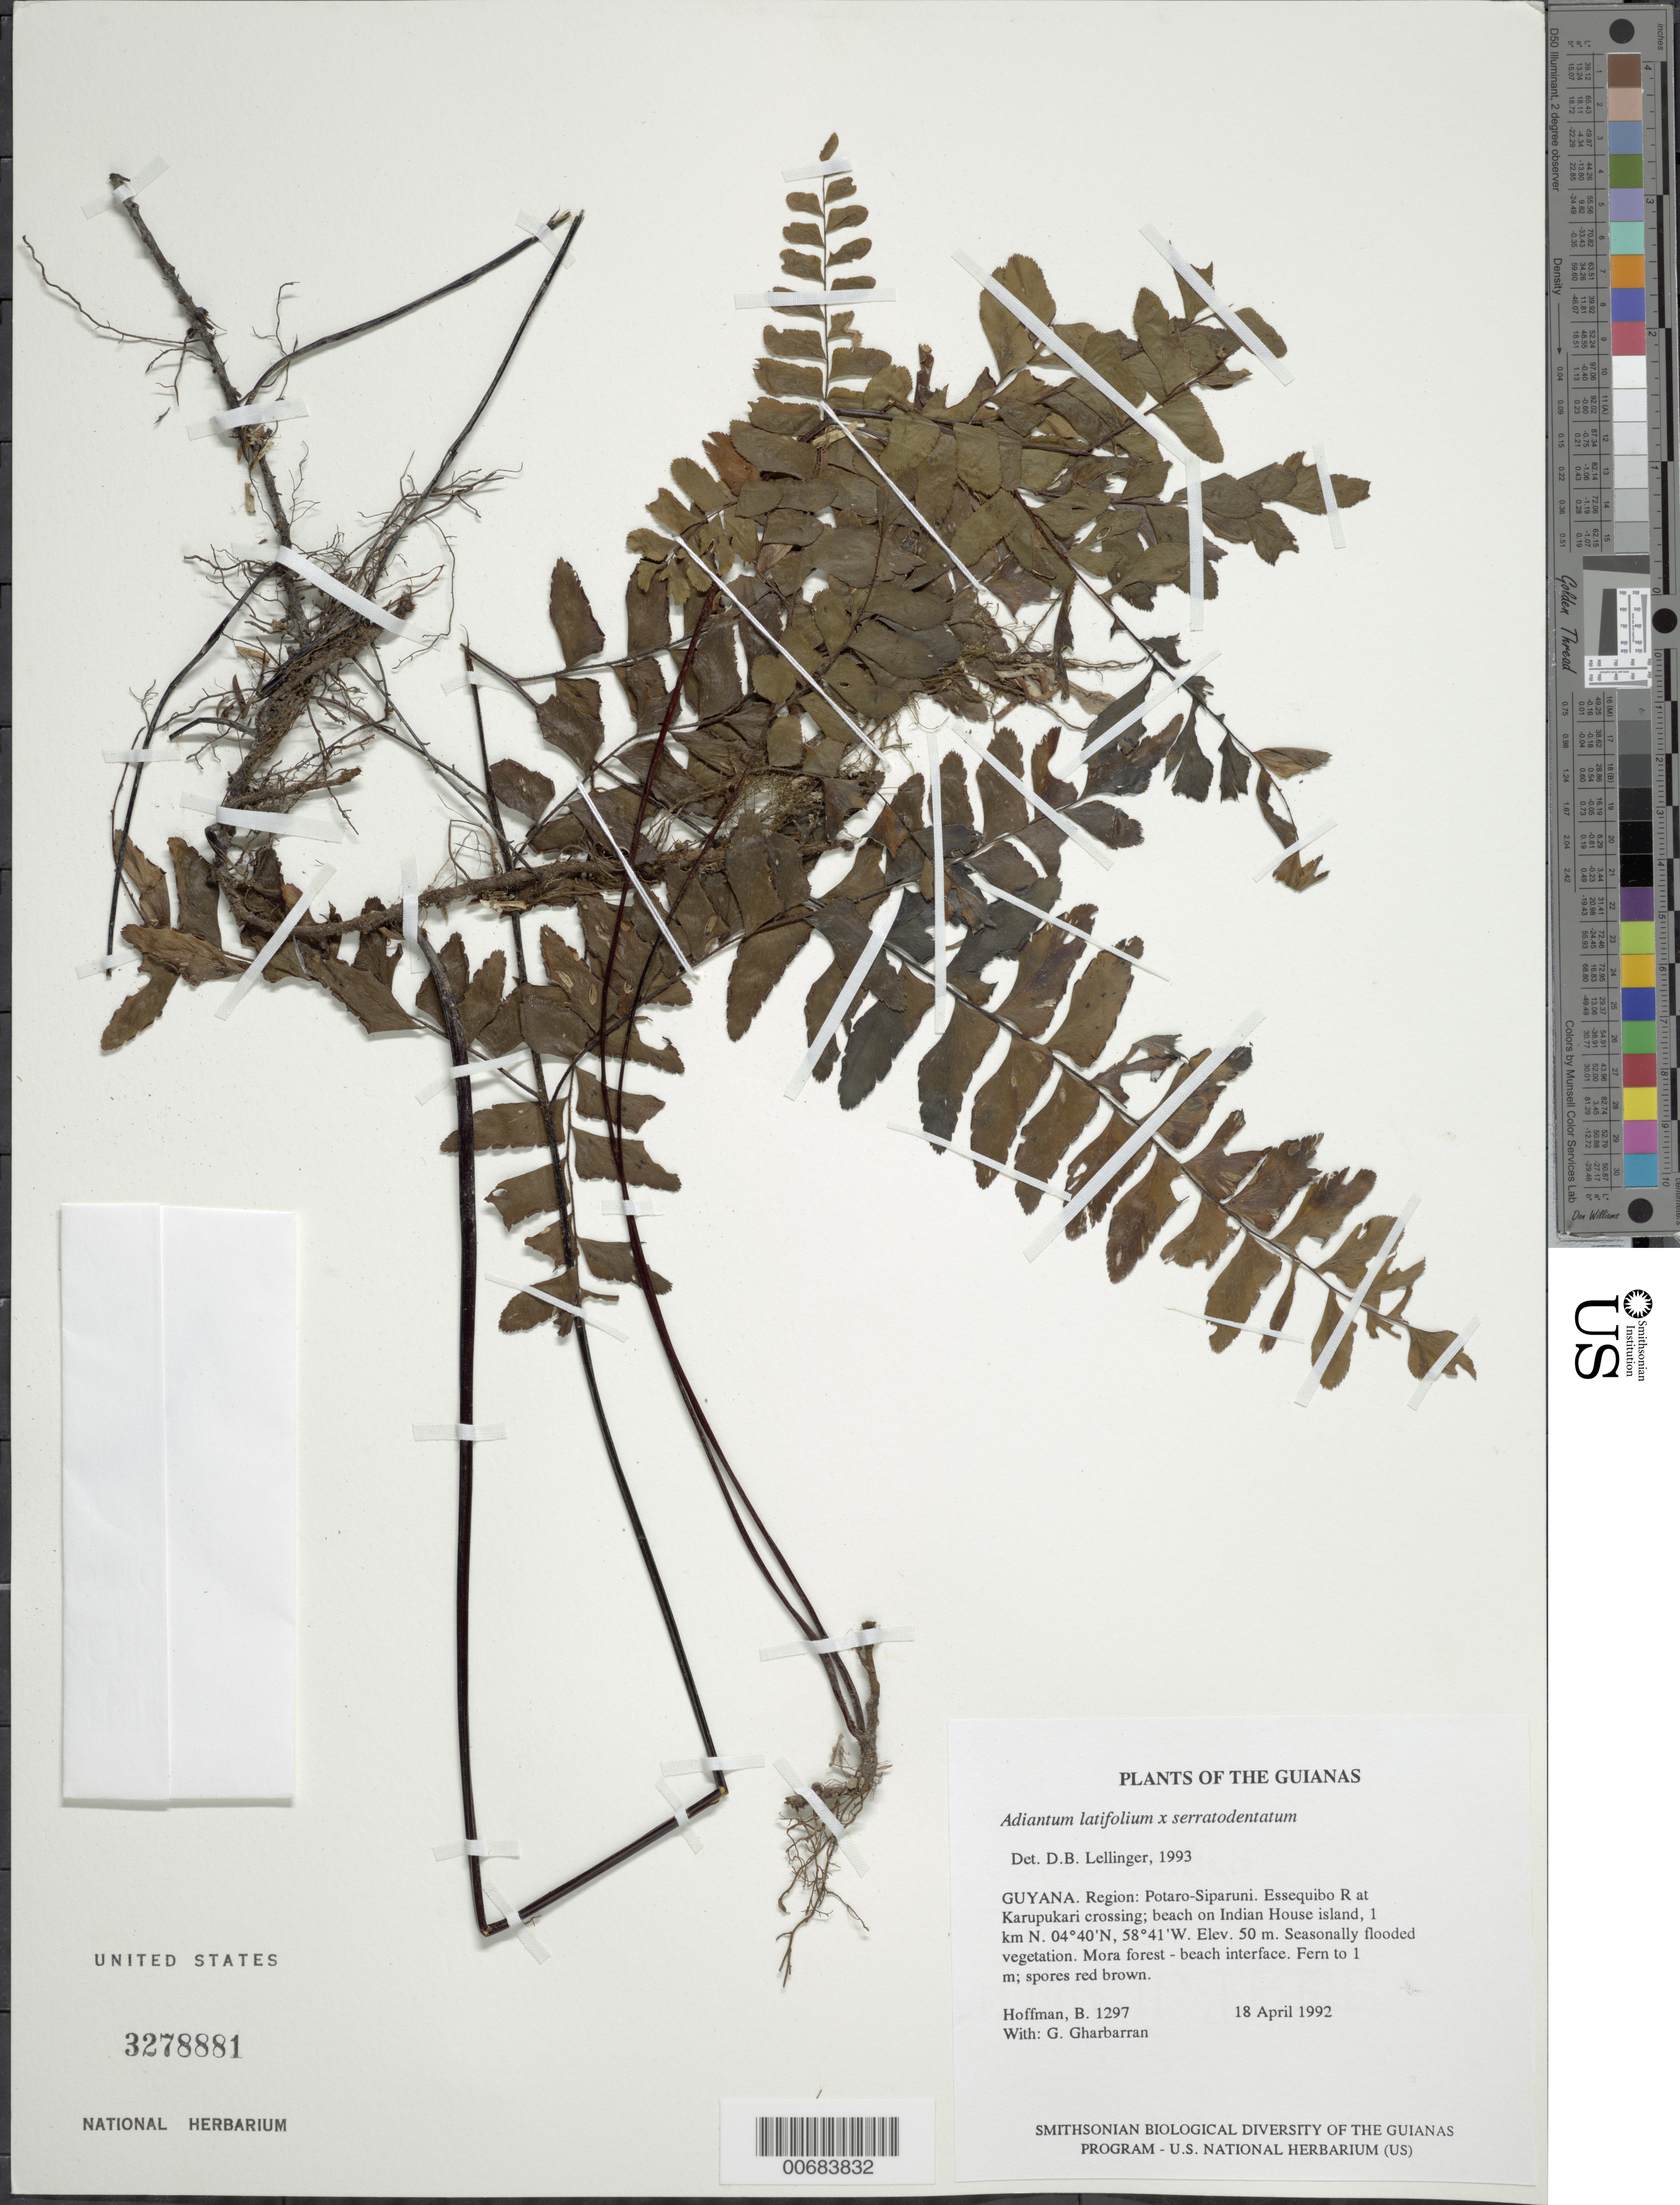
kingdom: Plantae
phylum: Tracheophyta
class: Polypodiopsida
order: Polypodiales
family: Pteridaceae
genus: Adiantum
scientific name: Adiantum latifolium x A. serratodentatum Humb. & Bonpl. ex Willd.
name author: Lam.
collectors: B. Hoffman & G. Gharbarran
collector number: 1297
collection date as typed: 18 April 1992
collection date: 1992-04-18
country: Guyana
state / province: Potaro-Siparuni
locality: Essequibo River at Karupukari crossing; beach on Indian House island, 1 km N. of Iwokrama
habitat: Seasonally flooded vegetation. Mora forest - beach interface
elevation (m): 50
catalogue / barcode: US 3278881